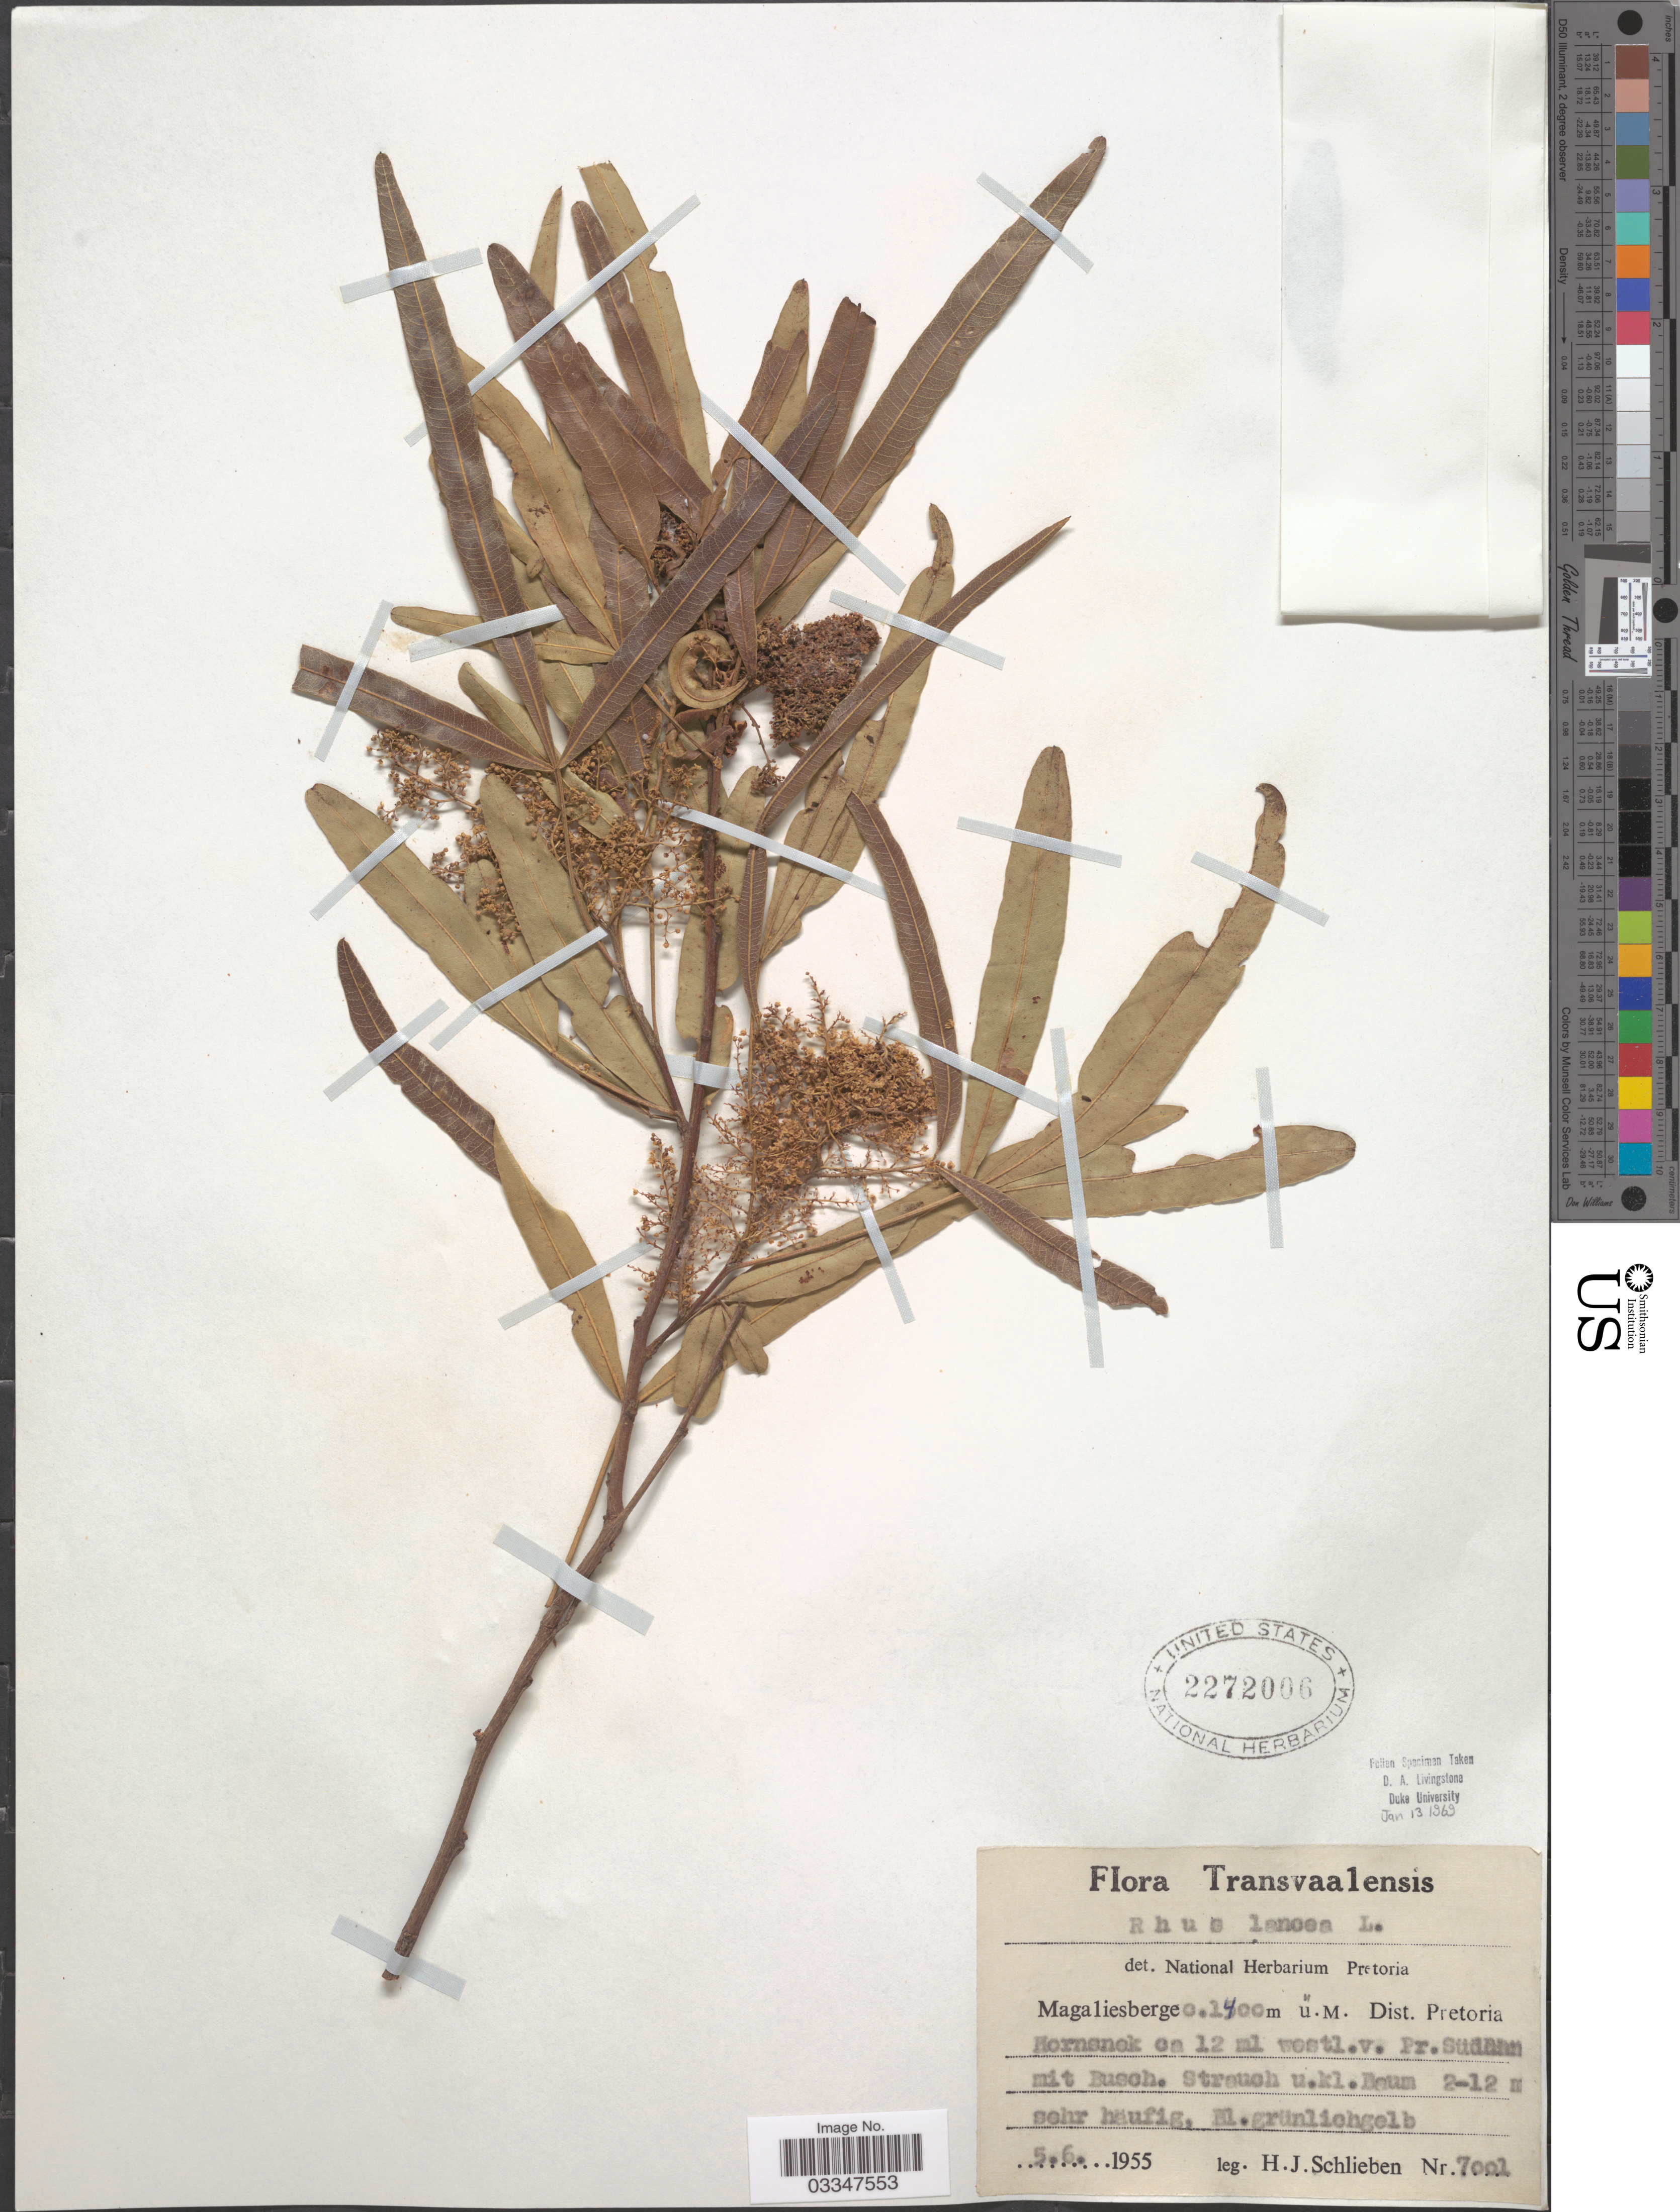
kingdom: Plantae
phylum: Tracheophyta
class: Magnoliopsida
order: Sapindales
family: Anacardiaceae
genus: Rhus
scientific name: Rhus lancea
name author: L. f.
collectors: H. J. Schlieben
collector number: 7001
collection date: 1955-06-05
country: South Africa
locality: Transvaalensis. Magaliesberge. Dist. Pretoria Hornsnek ca 12 ml westl. v. Pr. Südaan mit Busch.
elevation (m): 1400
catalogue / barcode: US 2272006